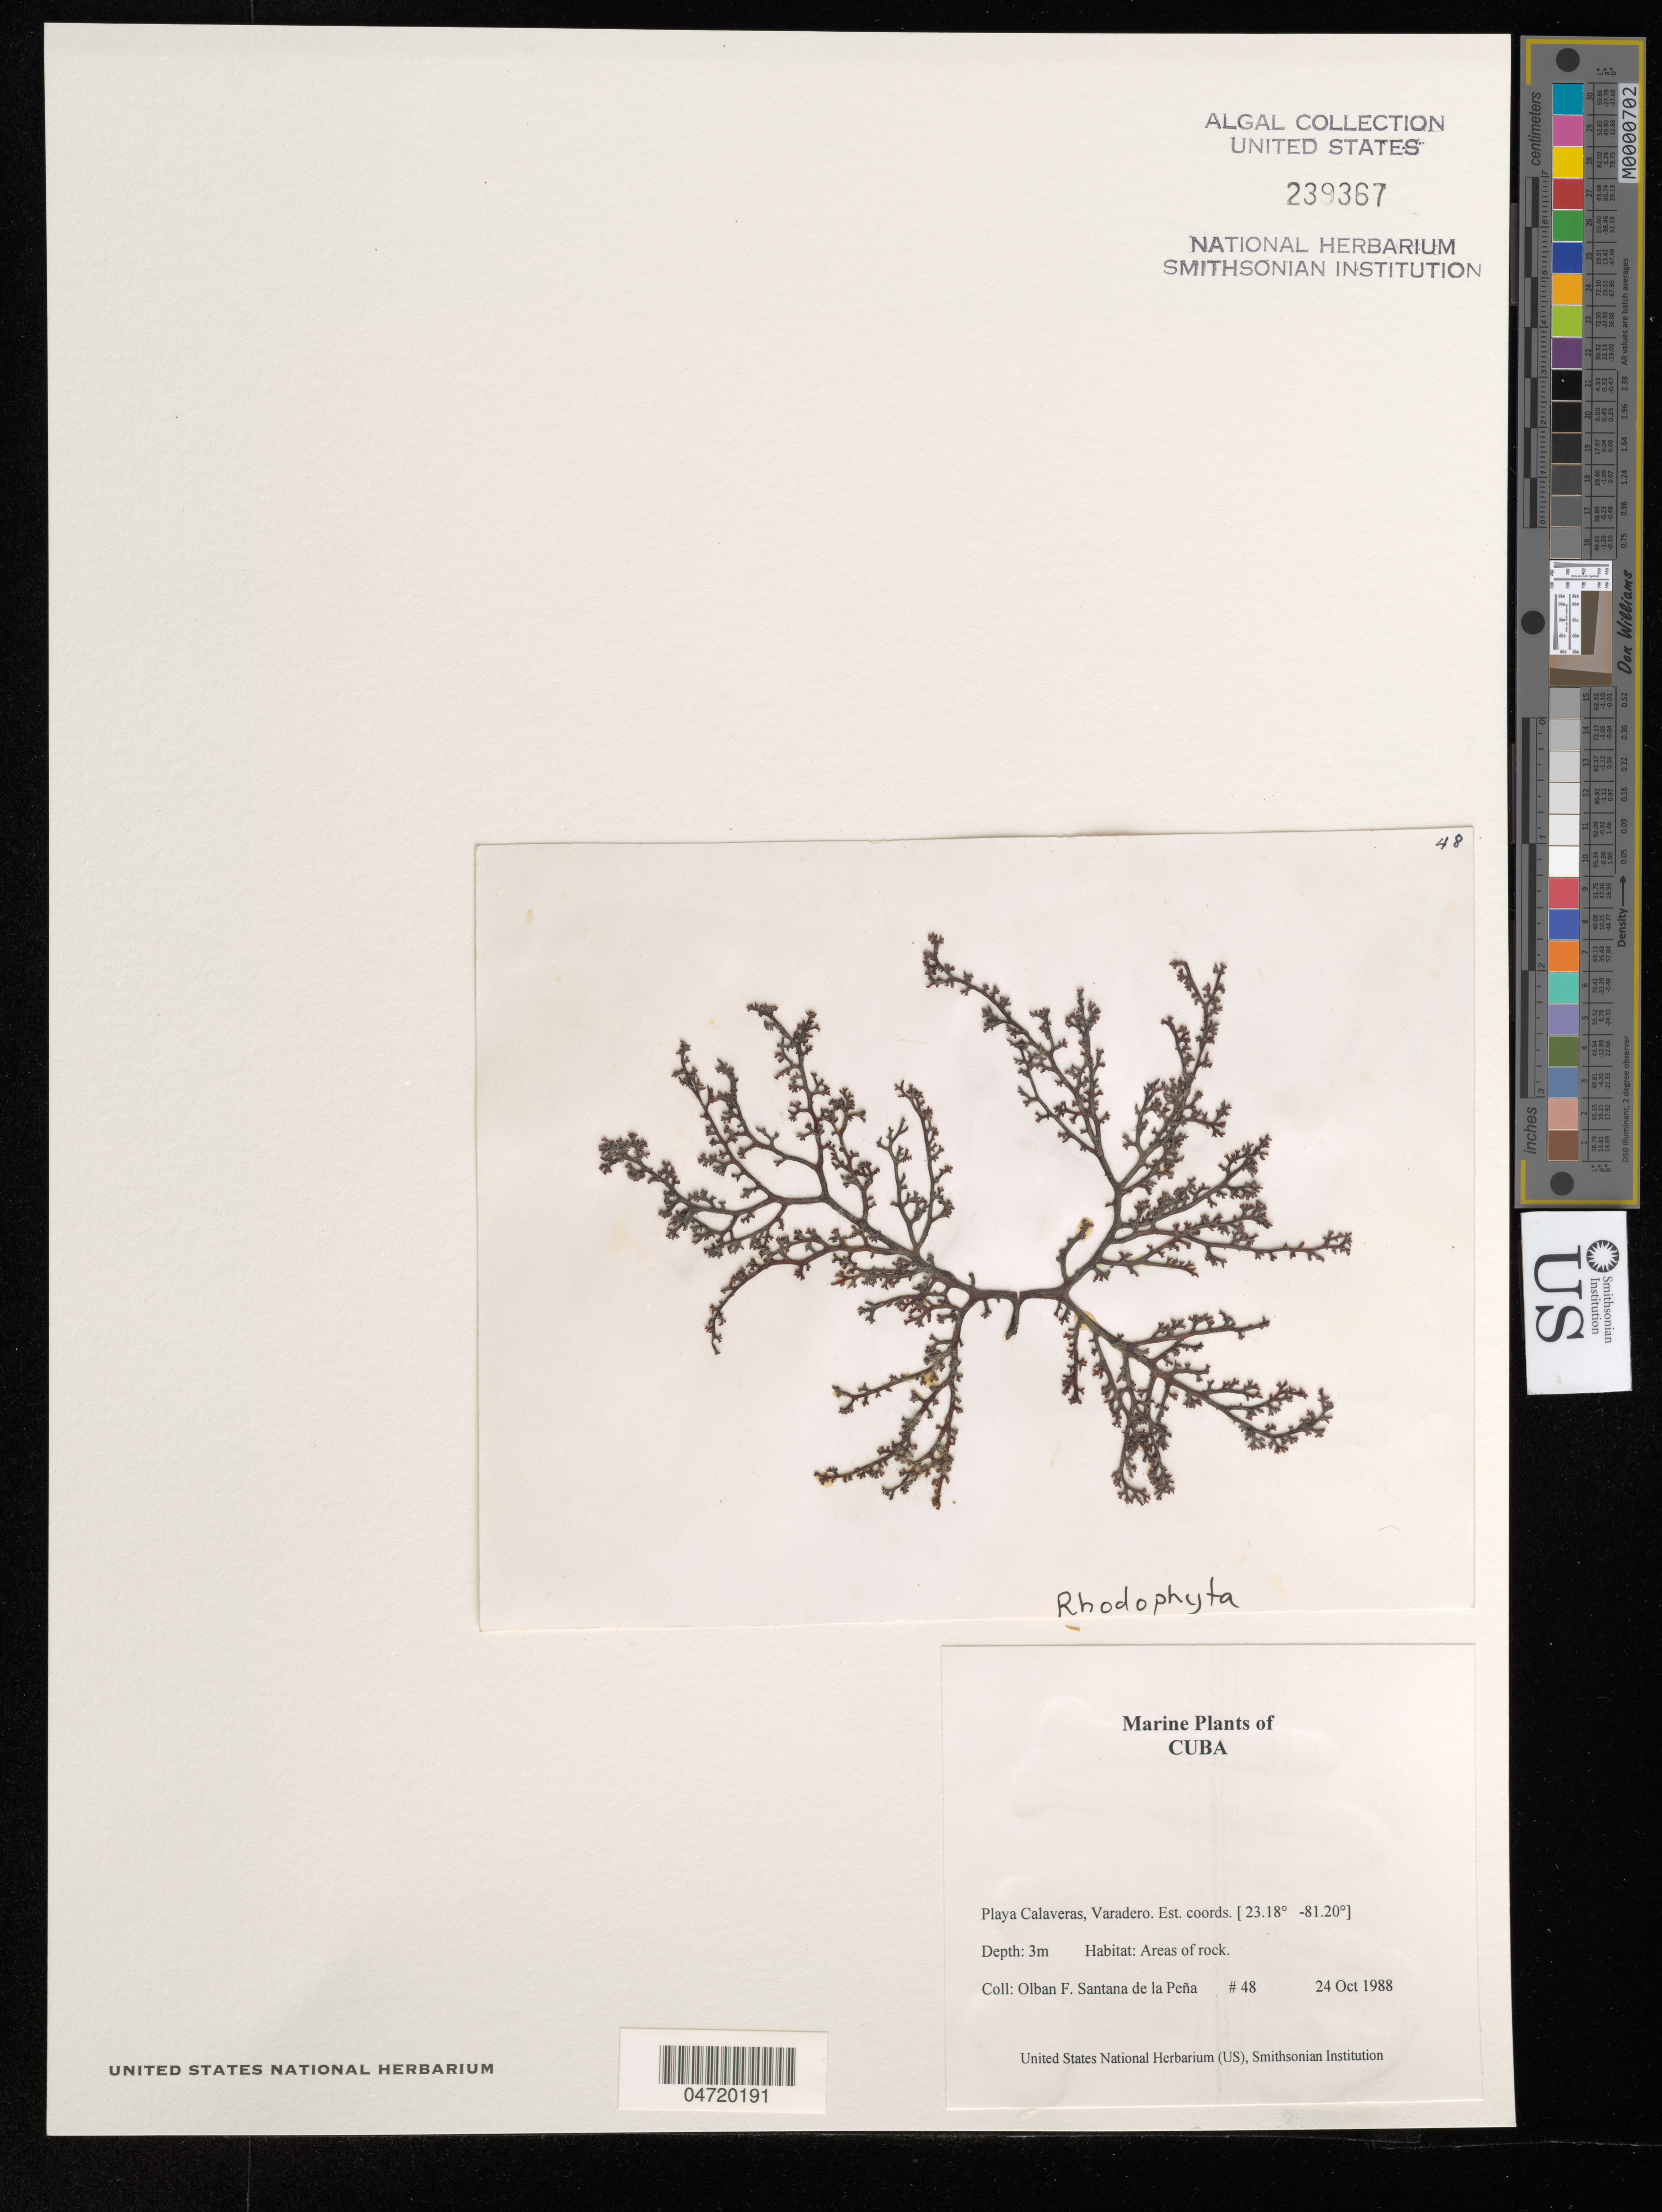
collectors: O. Santana de la Peña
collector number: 48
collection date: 1998-10-24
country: Cuba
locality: Playa Calaveras, Varadero.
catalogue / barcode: US 239367